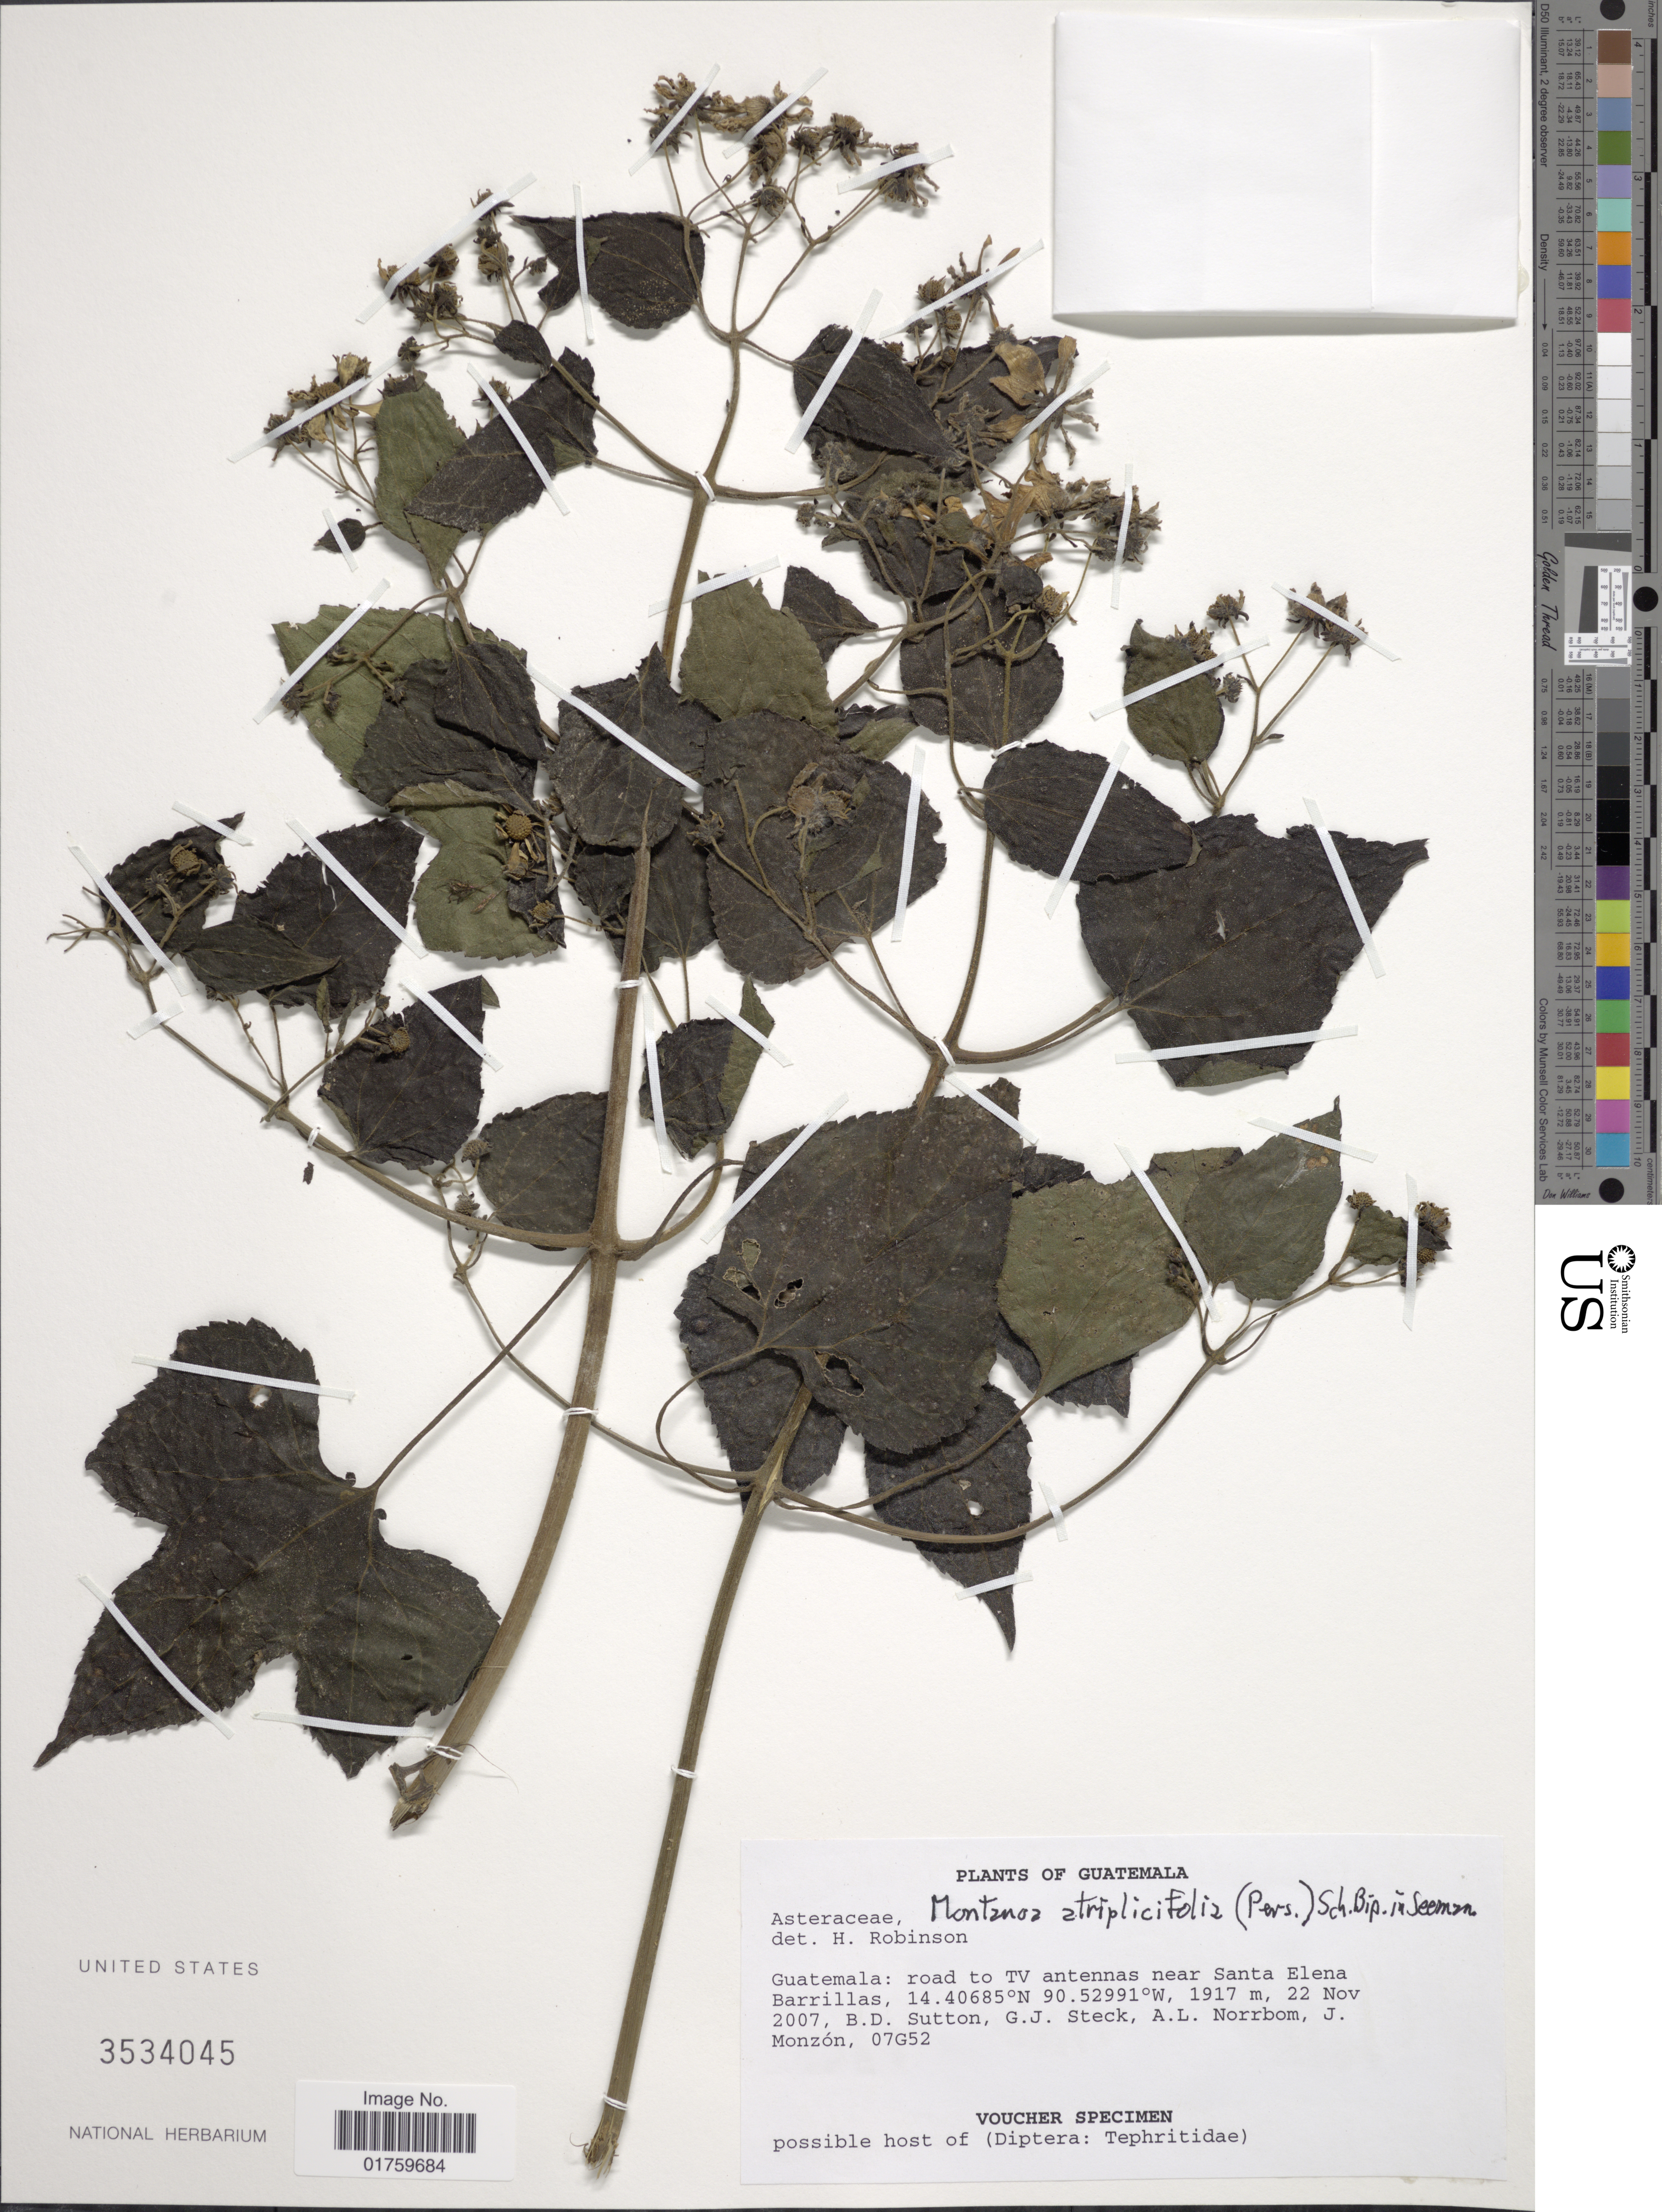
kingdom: Plantae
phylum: Tracheophyta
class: Magnoliopsida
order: Asterales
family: Asteraceae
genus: Montanoa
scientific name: Montanoa atriplicifolia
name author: (Pers.) Sch. Bip.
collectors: B. Sutton, G. Steck, A. L. Norrbom & J. Monzon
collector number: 07G52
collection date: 2007-11-22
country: Guatemala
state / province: Guatemala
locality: Road to TV antennas near Santa Elena Barrillas.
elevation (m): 1917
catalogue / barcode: US 3534045